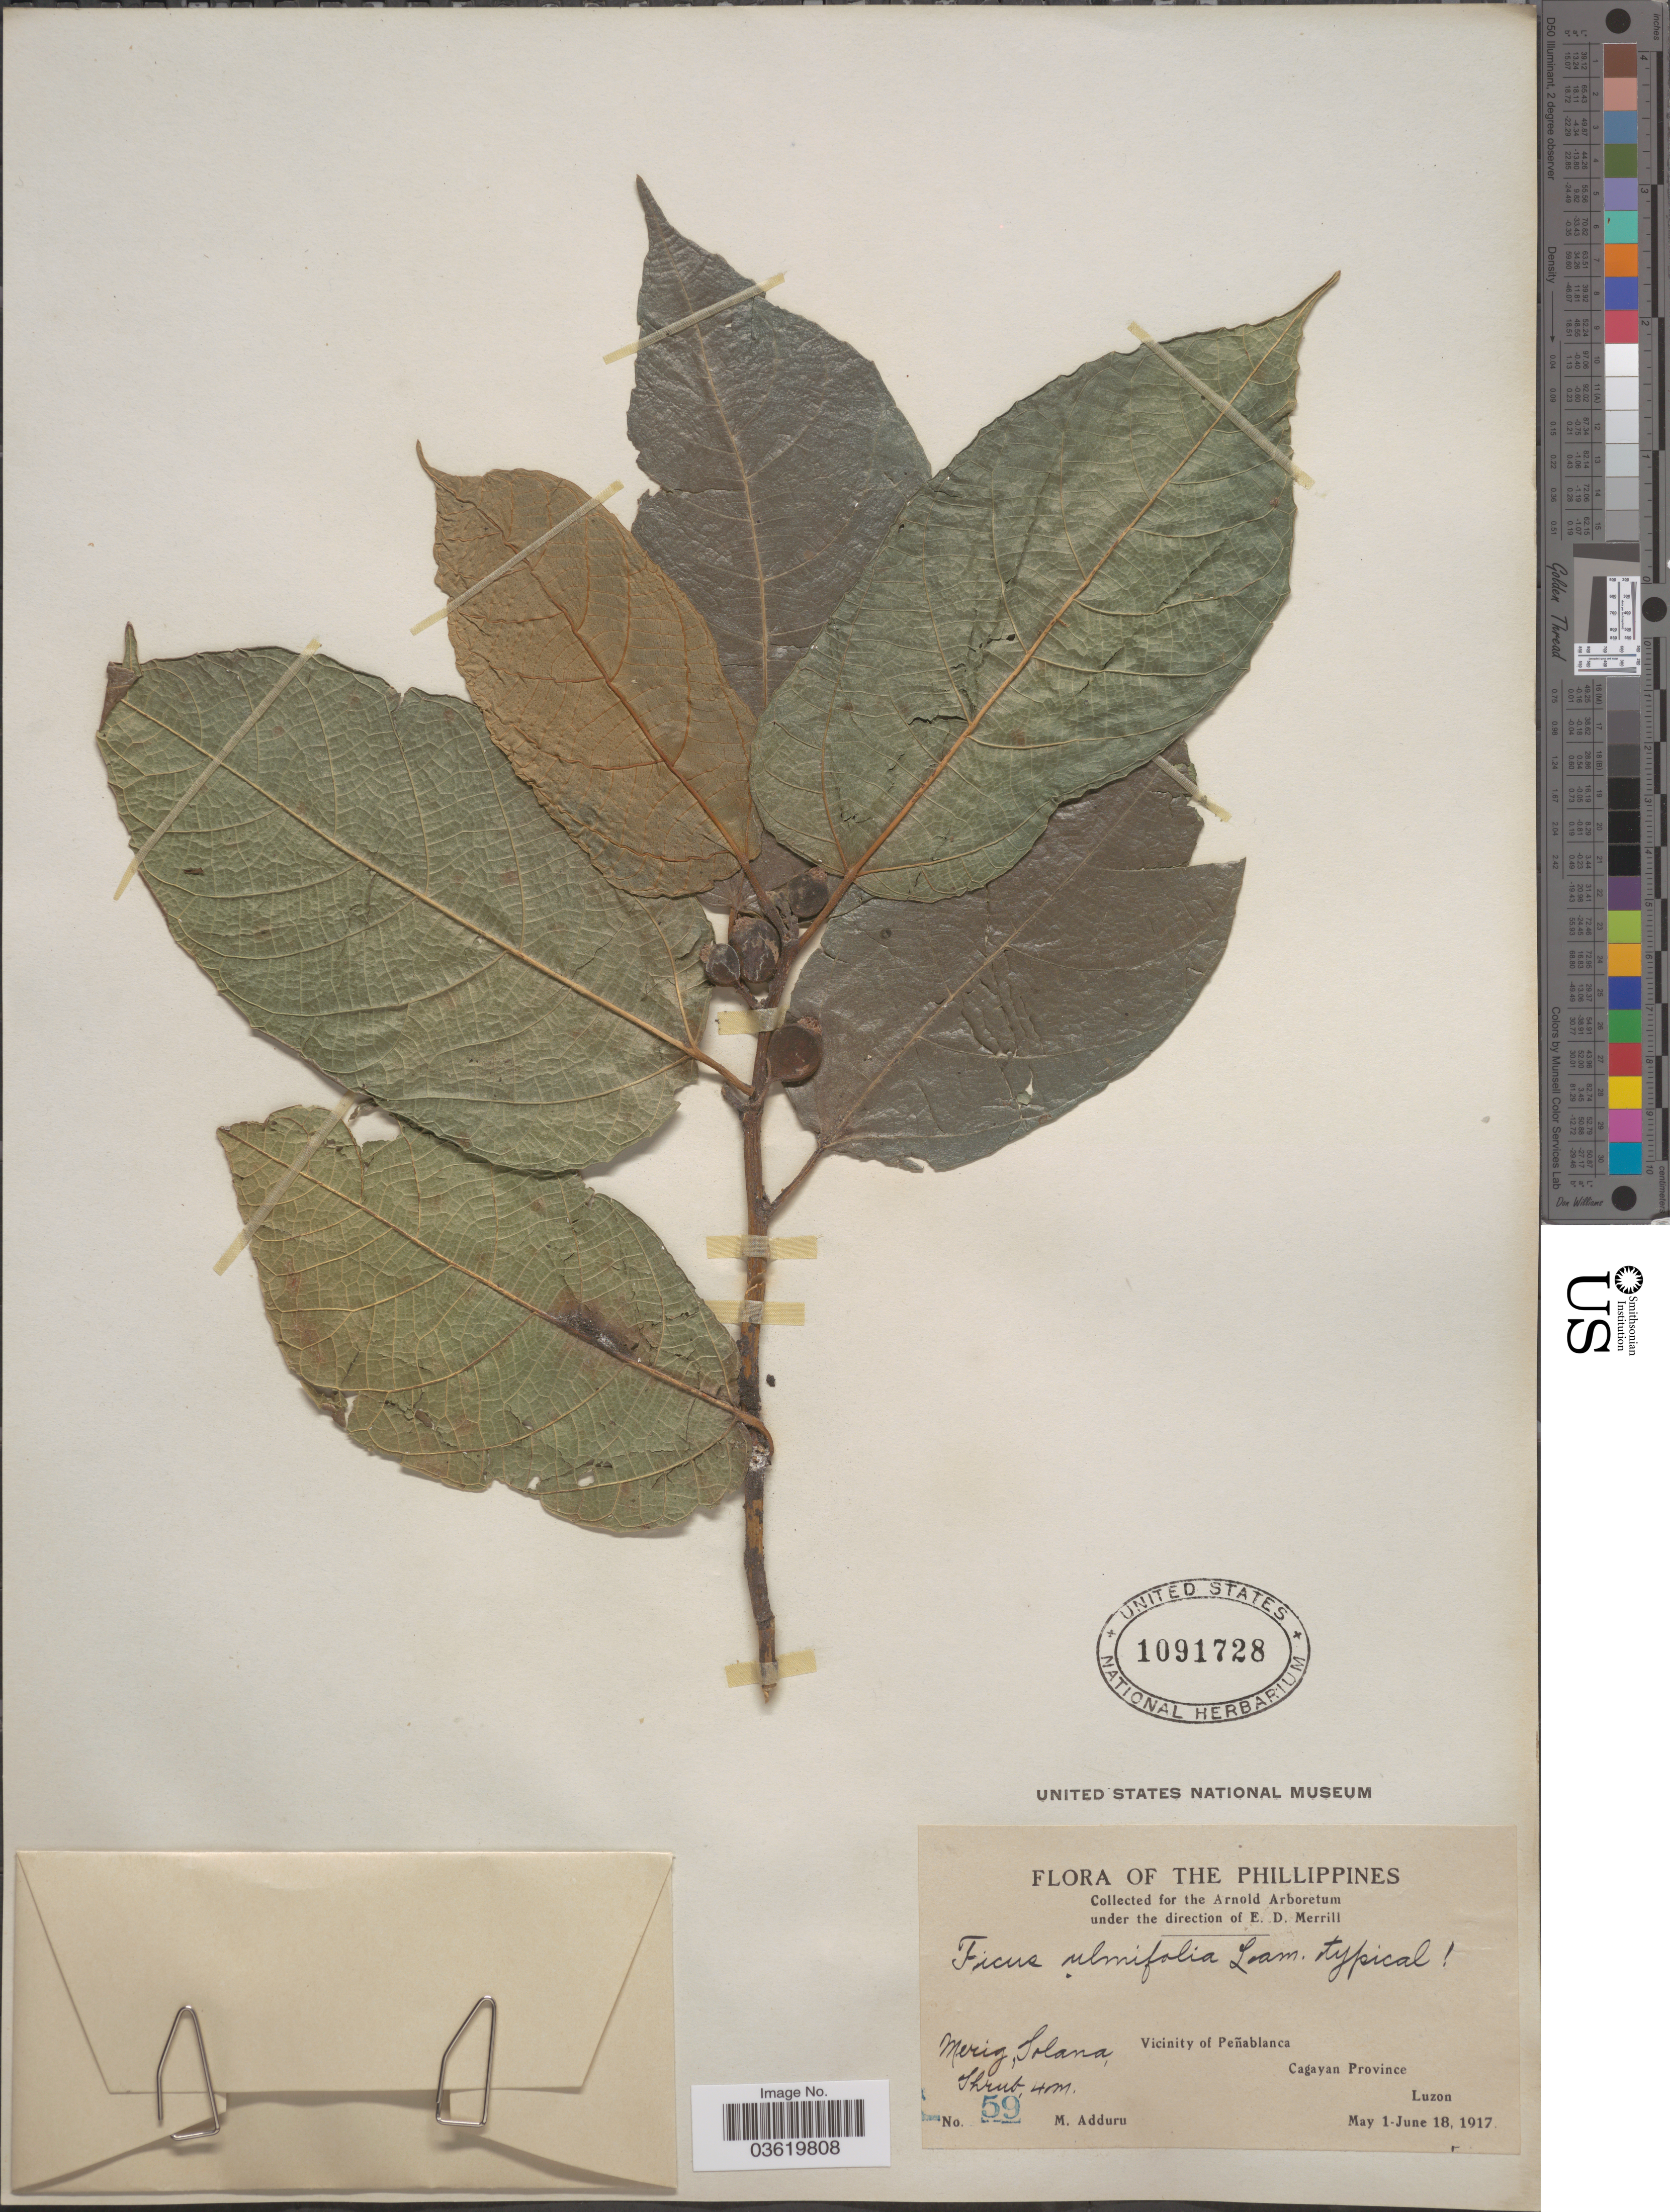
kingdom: Plantae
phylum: Tracheophyta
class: Magnoliopsida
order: Rosales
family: Moraceae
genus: Ficus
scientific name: Ficus ulmifolia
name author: Lam.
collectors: M. Adduru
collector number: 59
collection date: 1917-05-01/1917-06-18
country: Philippines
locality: Merig, Solana.? Vicinity of Peñablanca. Cagayan Province. Luzon.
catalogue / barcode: US 1091728